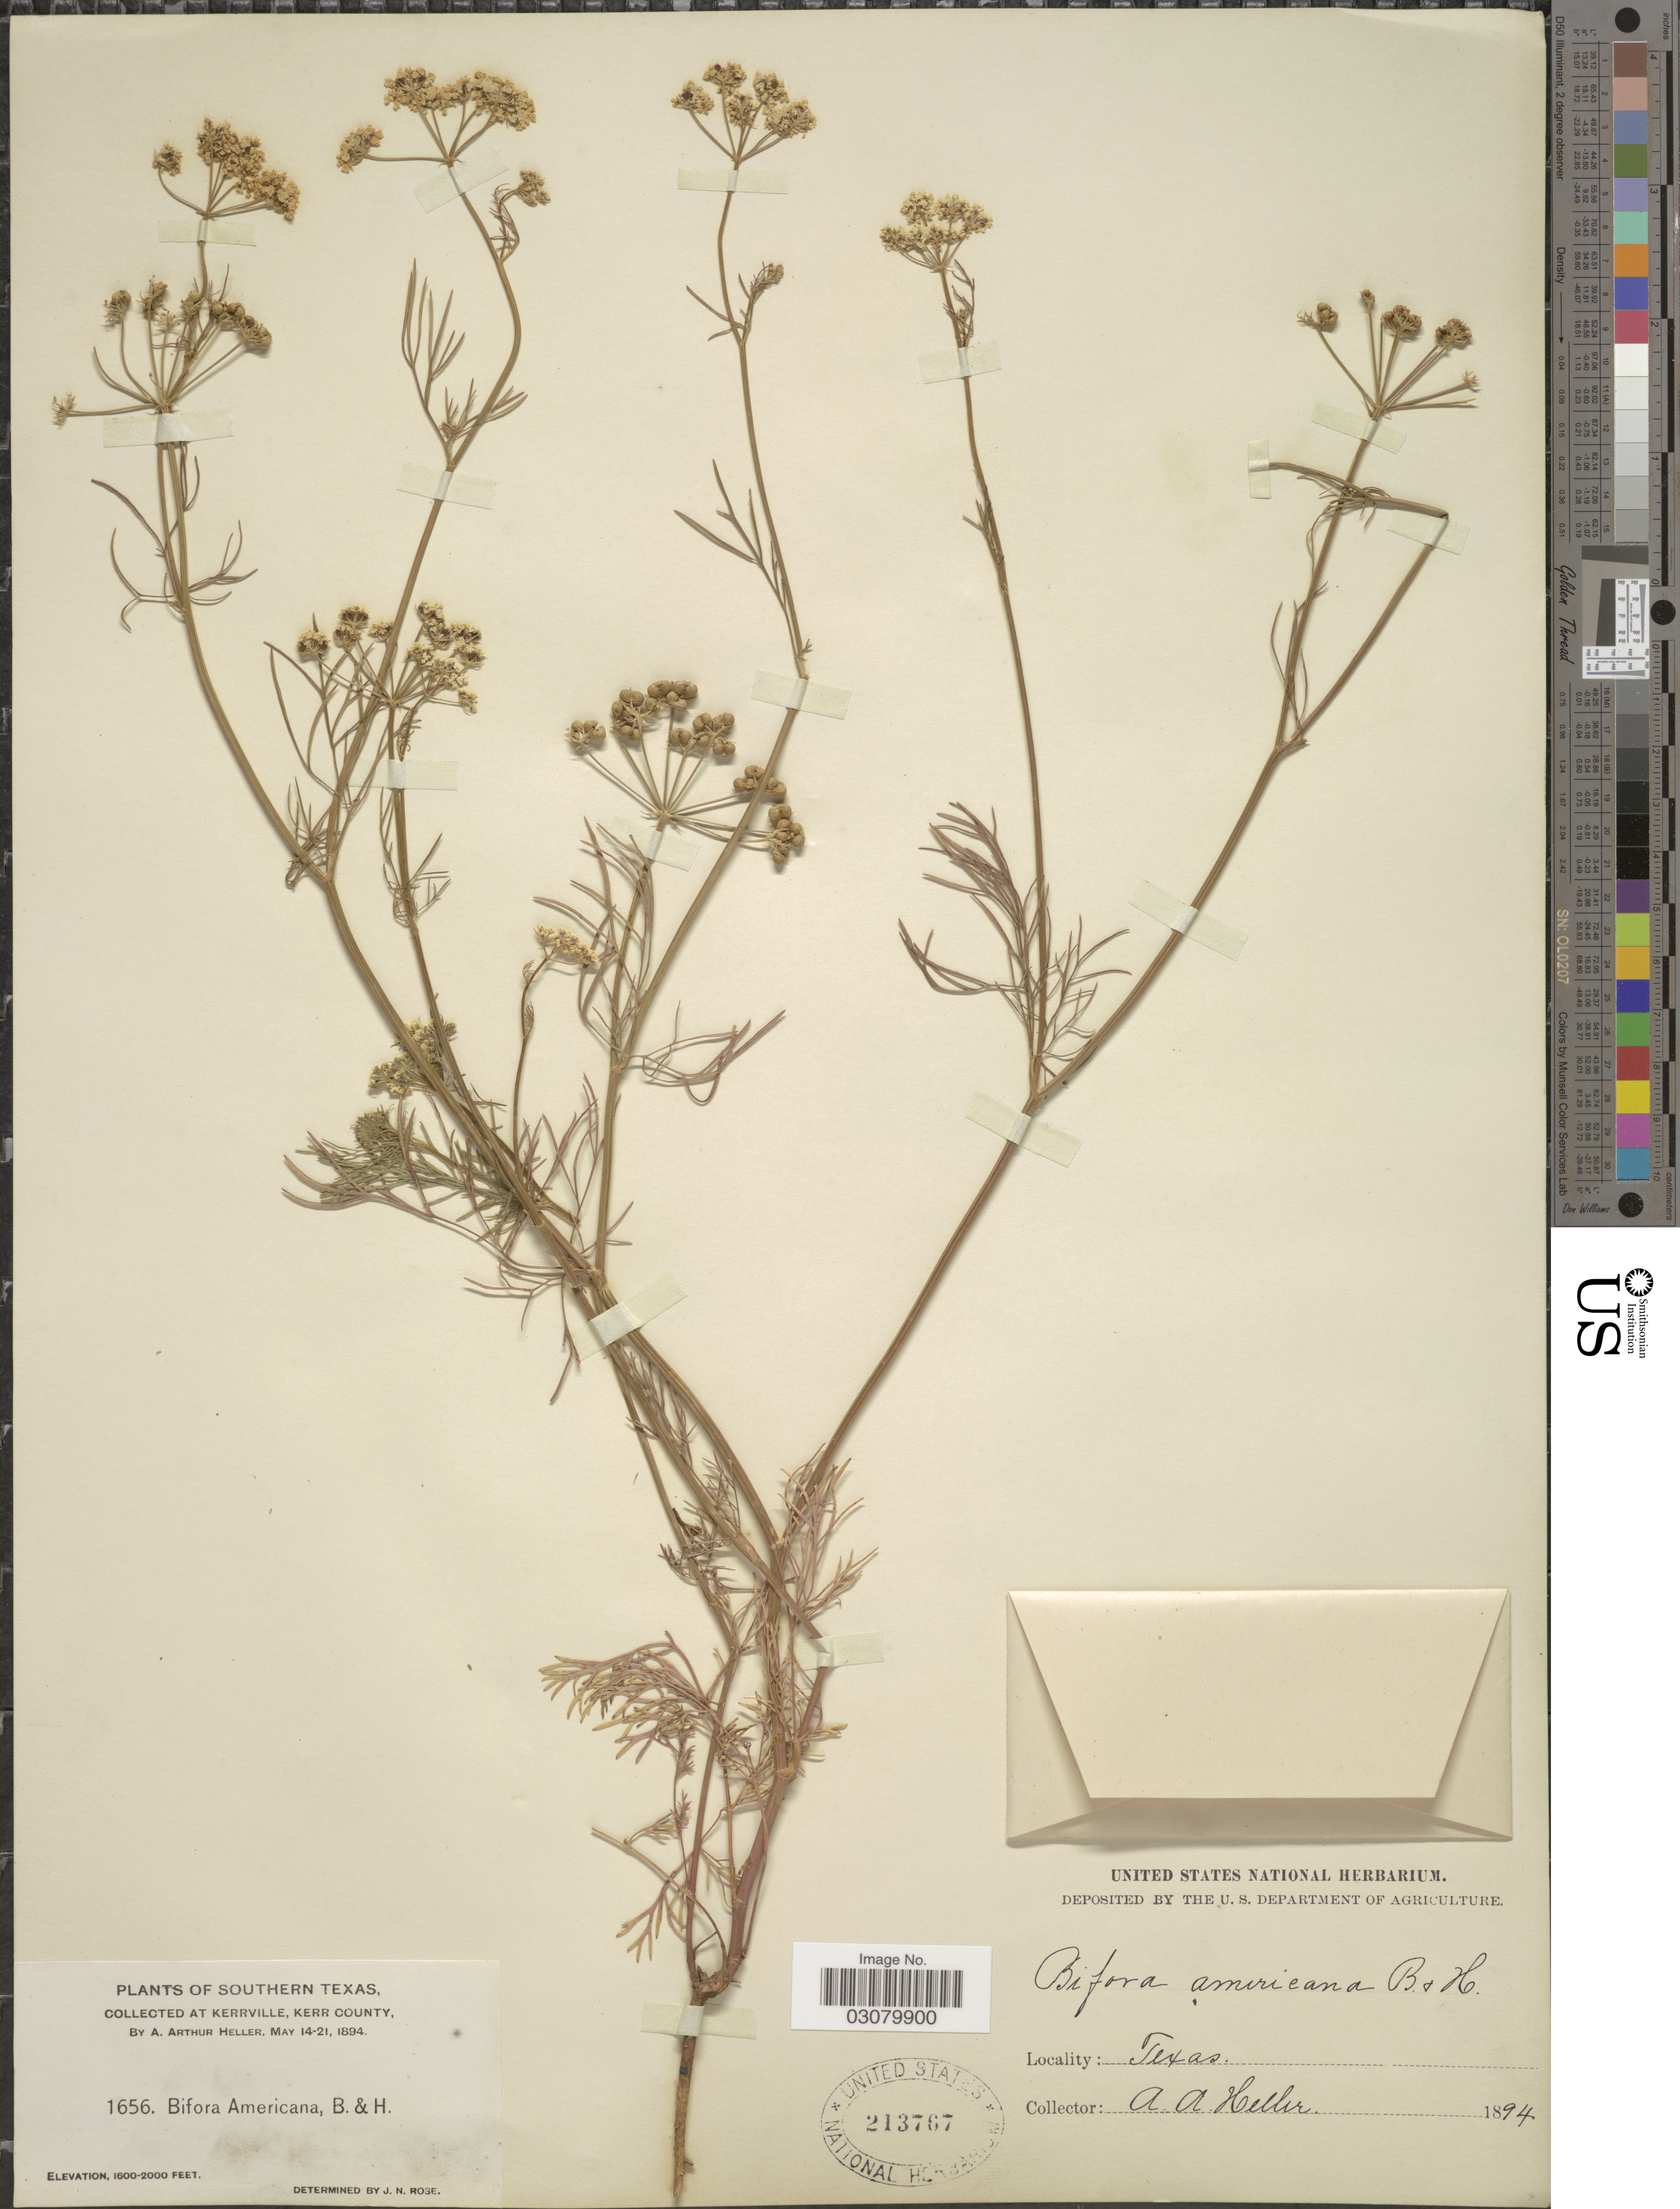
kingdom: Plantae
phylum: Tracheophyta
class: Magnoliopsida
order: Apiales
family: Apiaceae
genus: Bifora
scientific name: Bifora americana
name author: (DC.) Benth. & Hook. f. ex S. Watson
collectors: A. A. Heller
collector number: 1656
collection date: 1894-05-14/1894-05-21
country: United States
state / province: Texas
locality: Southern Texas. Kerrville, Kerr County.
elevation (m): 488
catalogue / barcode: US 213767